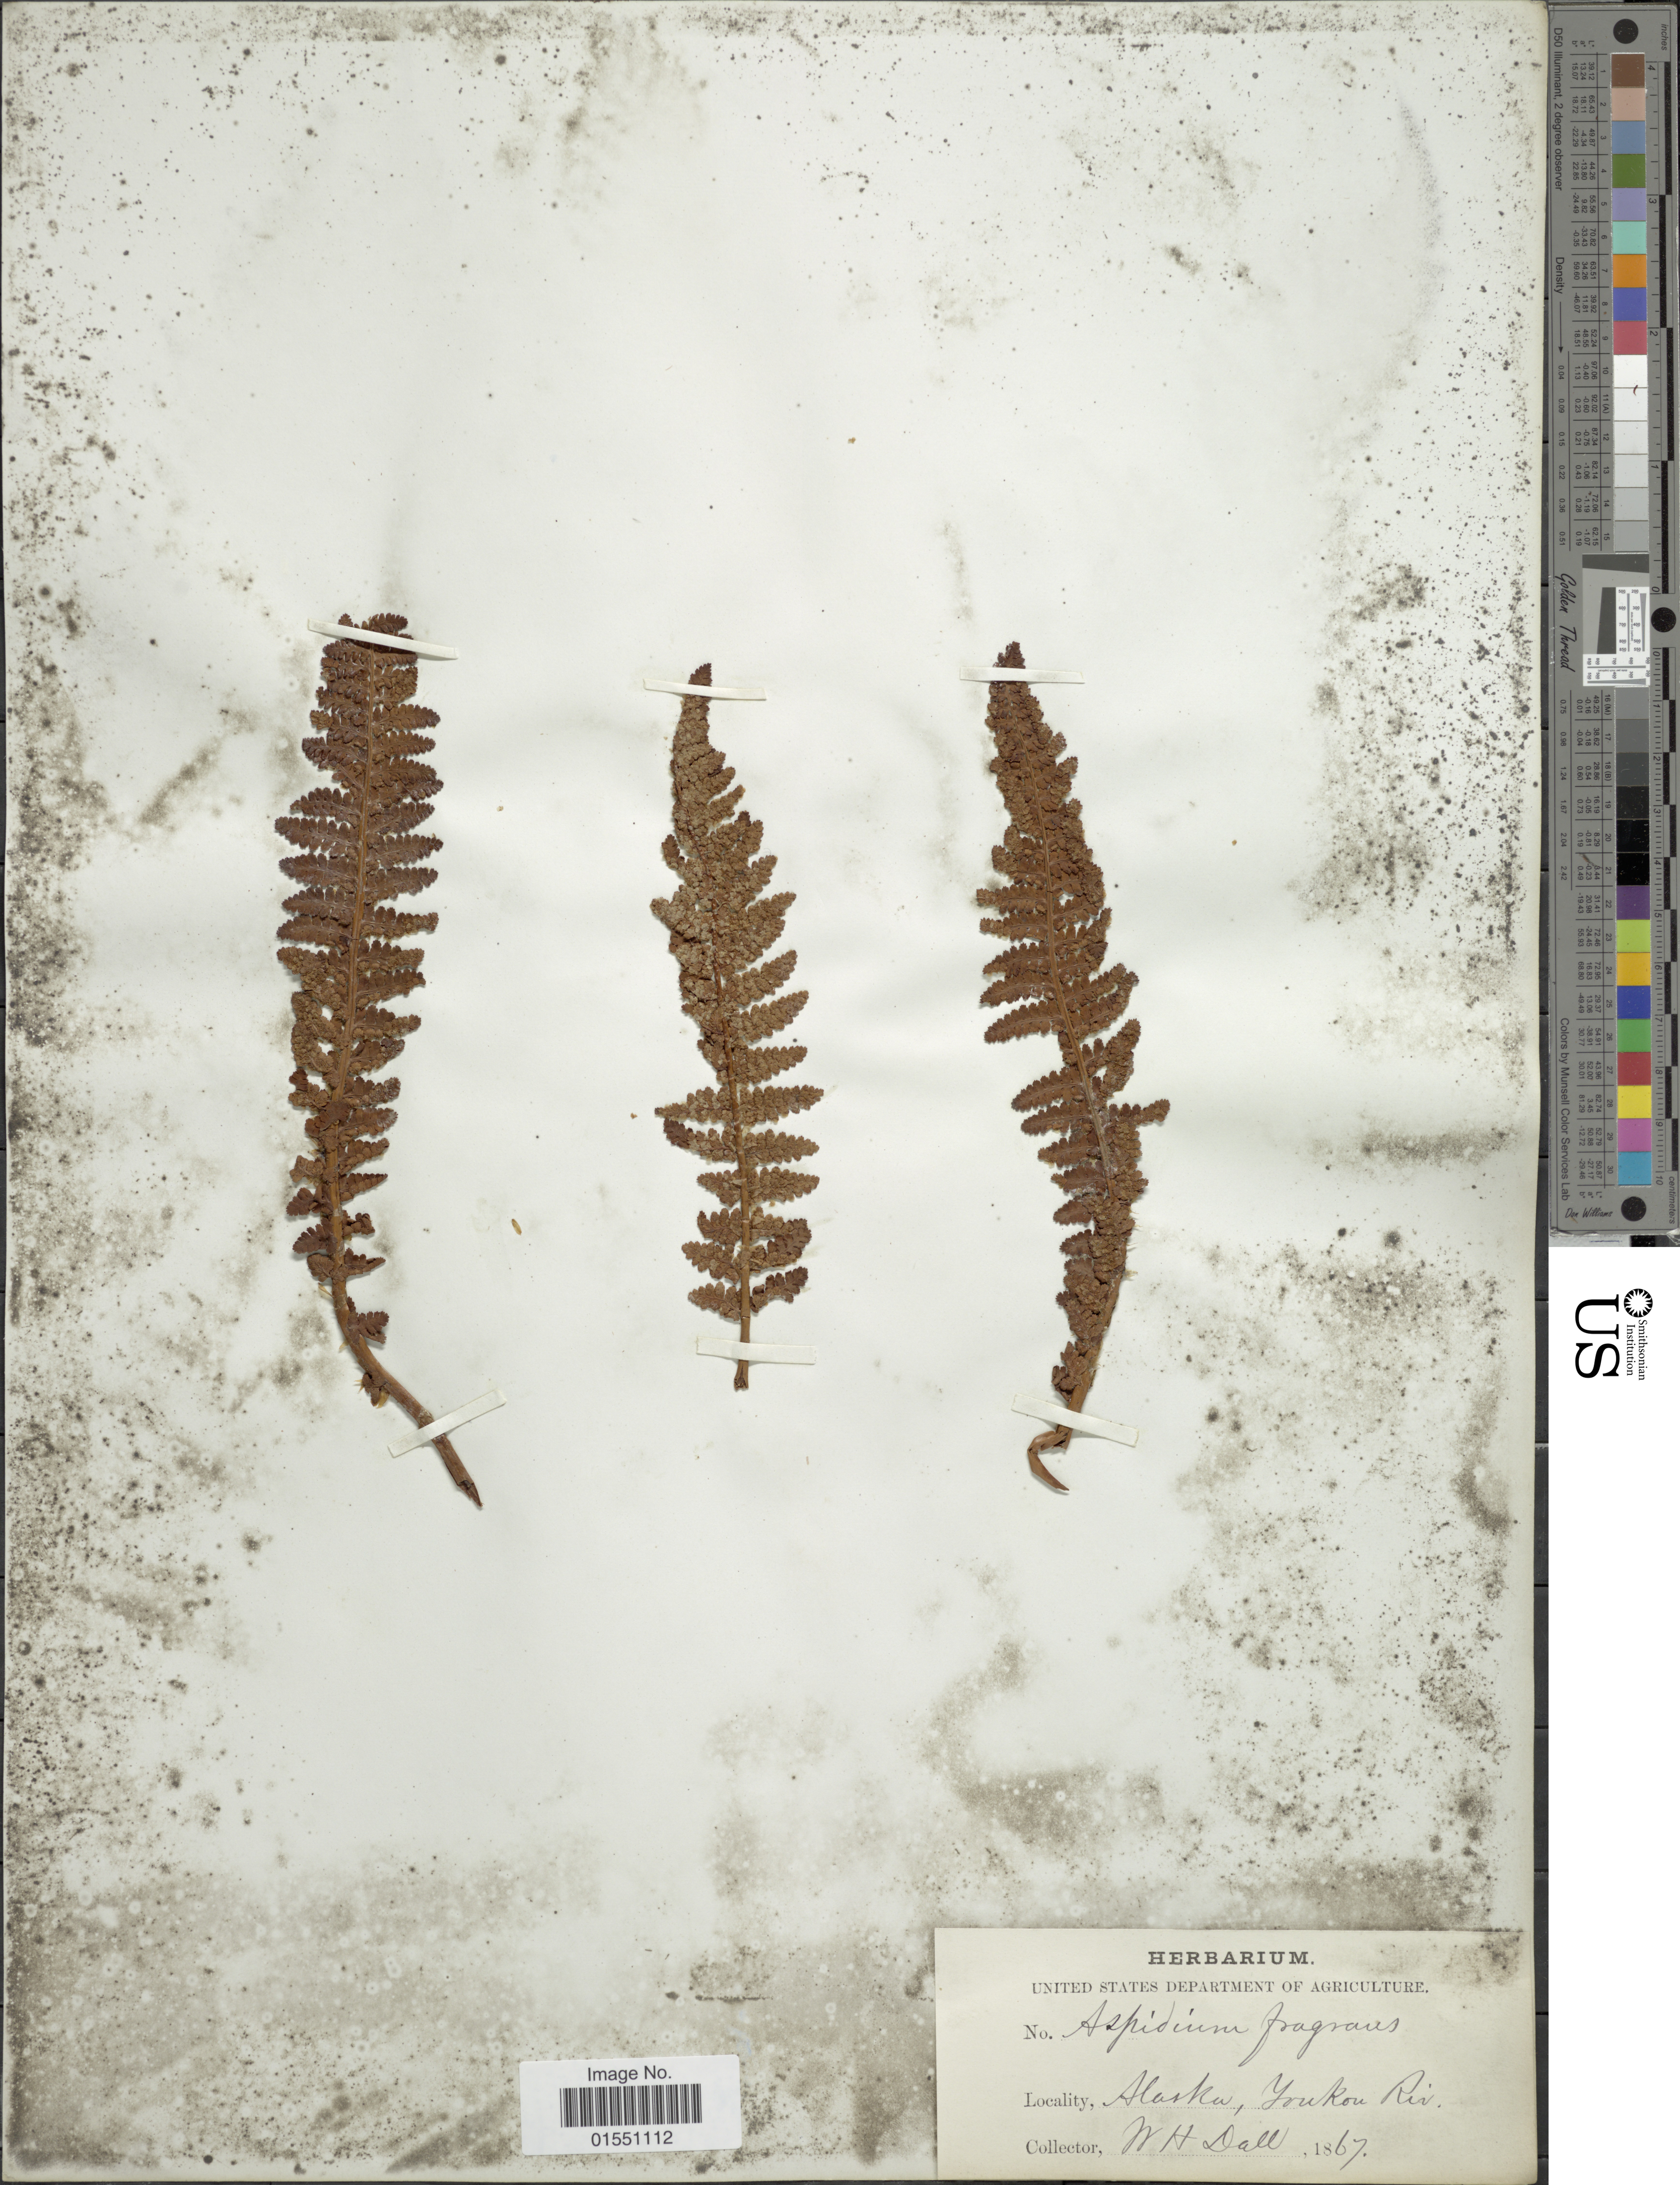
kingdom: Plantae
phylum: Tracheophyta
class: Polypodiopsida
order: Polypodiales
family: Dryopteridaceae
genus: Dryopteris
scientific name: Dryopteris fragrans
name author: (L.) Schott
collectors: W. Dall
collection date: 1867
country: United States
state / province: Alaska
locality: Yukon Riv.